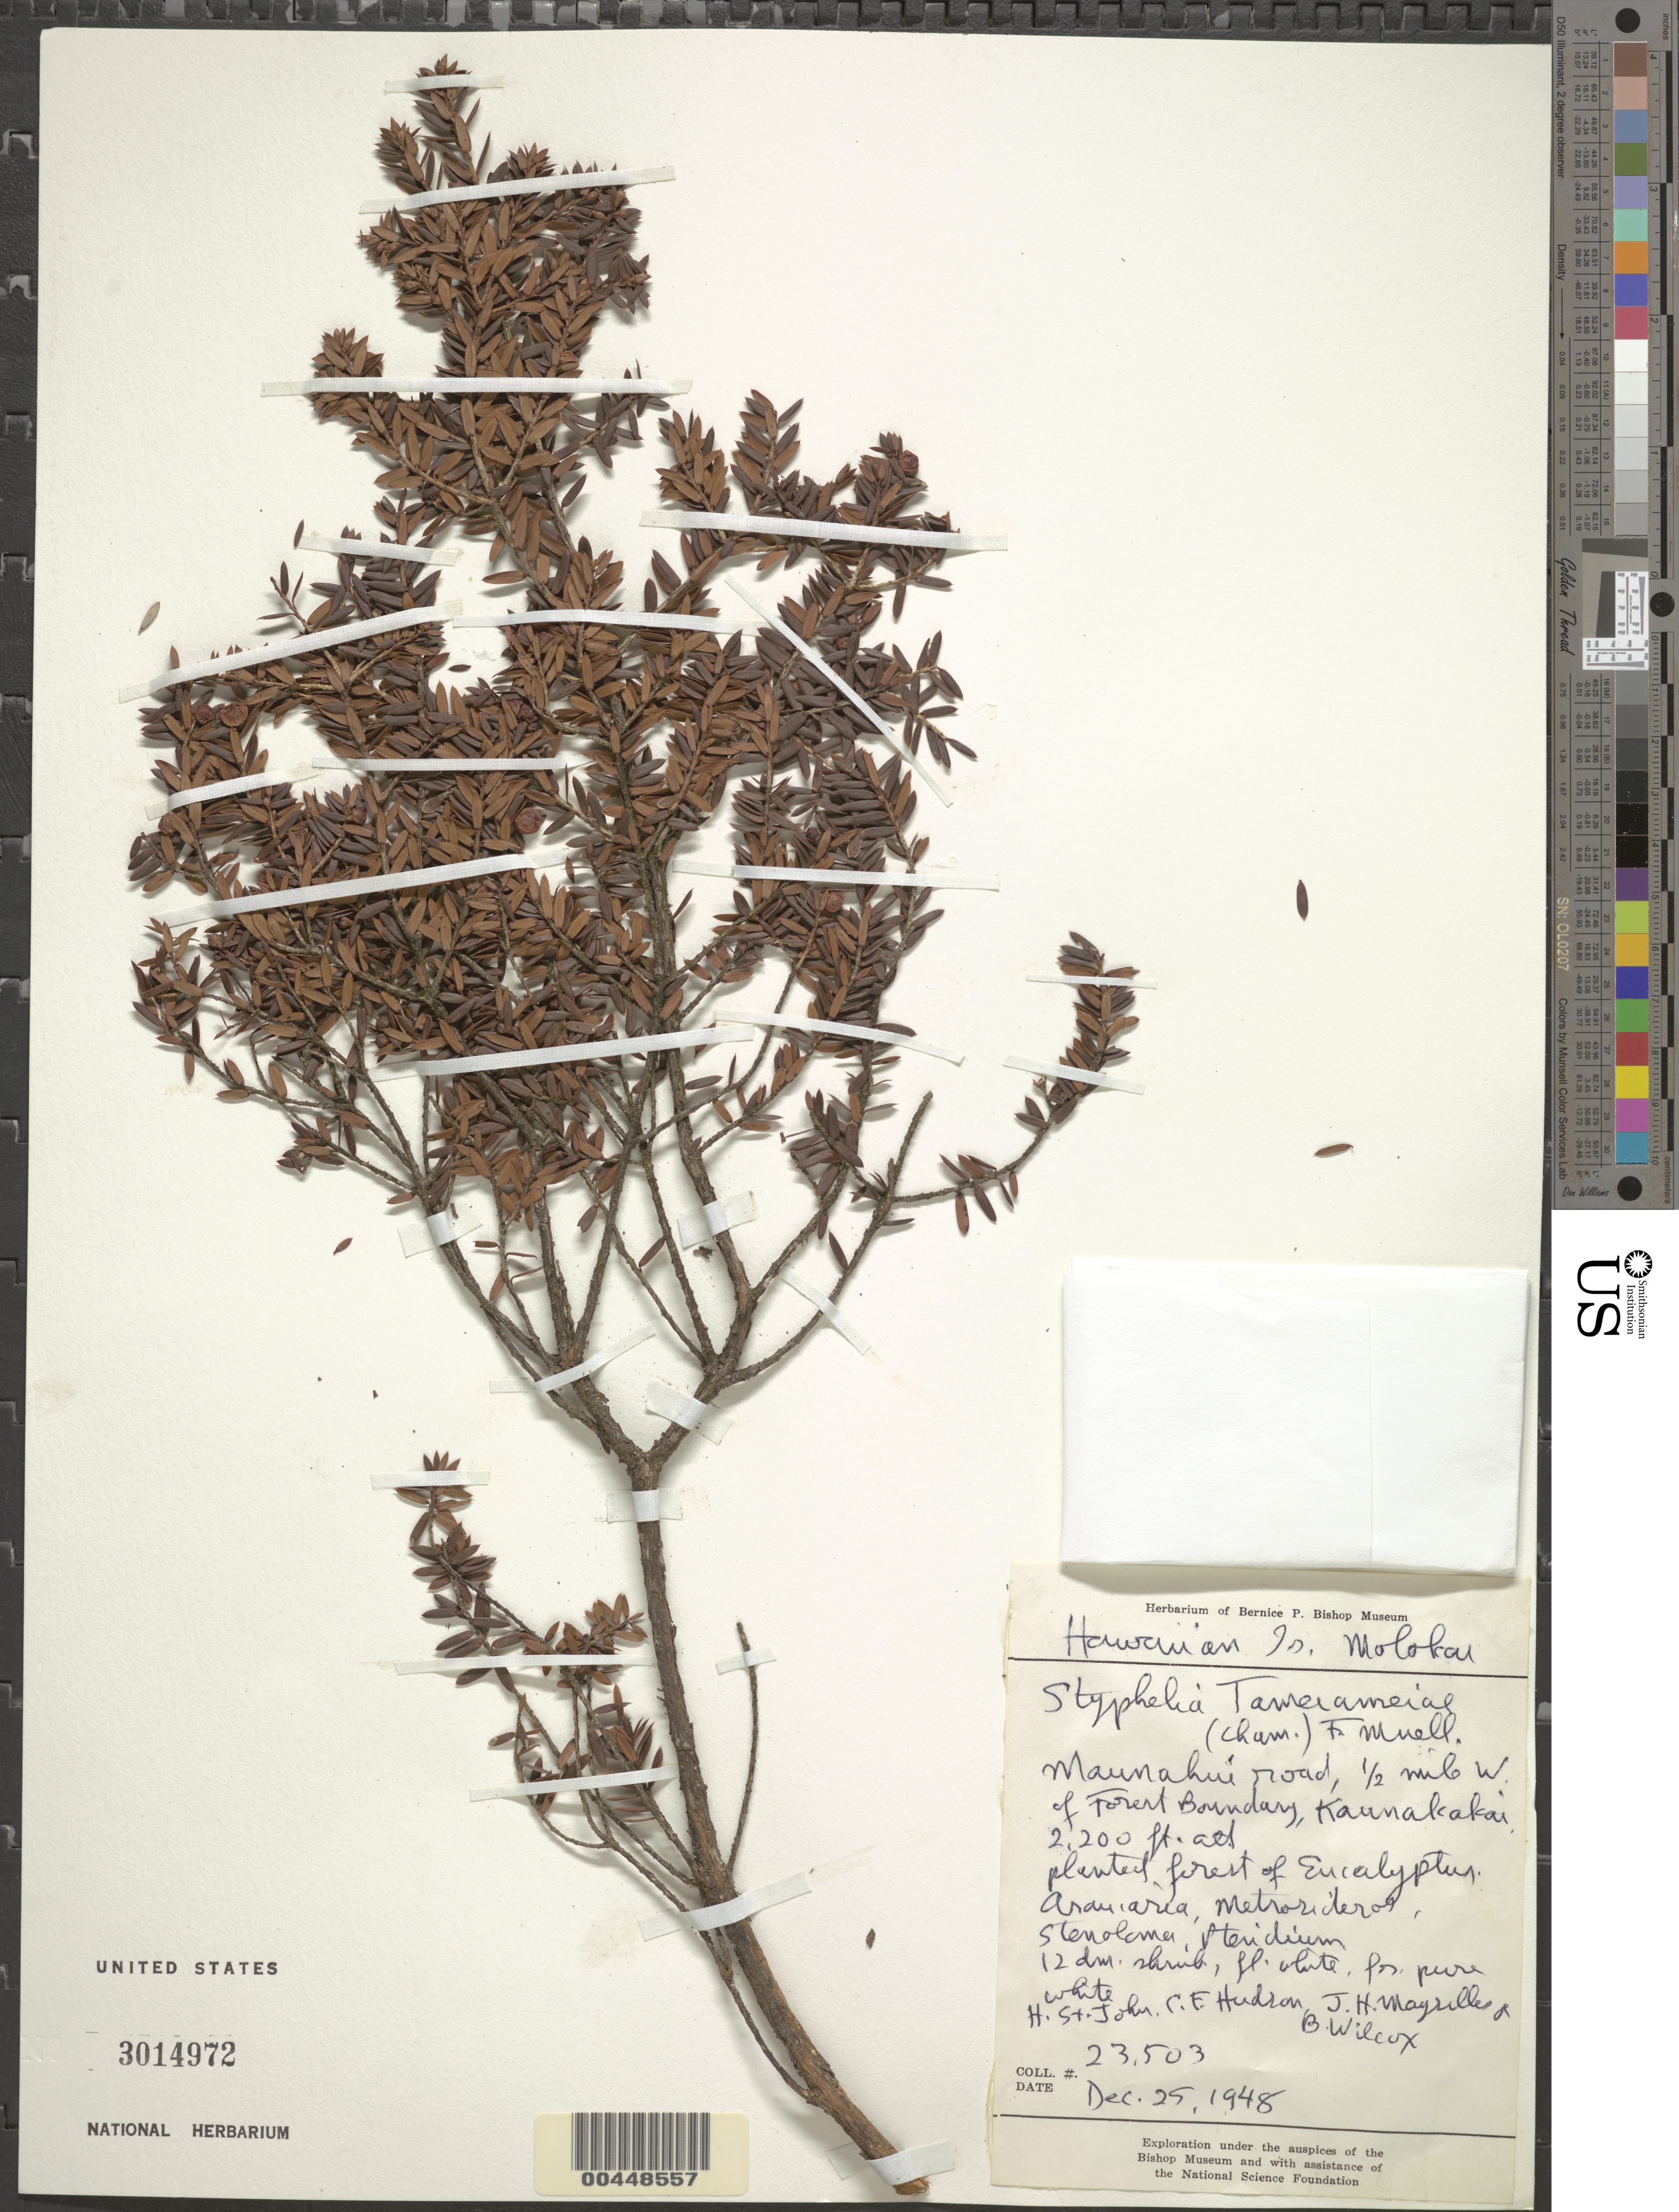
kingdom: Plantae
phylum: Tracheophyta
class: Magnoliopsida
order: Ericales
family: Ericaceae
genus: Leptecophylla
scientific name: Leptecophylla tameiameiae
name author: (Cham. & Schltdl.) C.M. Weiller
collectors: H. St. John, C. F. Hudson, J. Maysilles & B. Wilcox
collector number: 23503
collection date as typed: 25 Dec 1948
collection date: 1948-12-25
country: United States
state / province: Hawaii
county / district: Maui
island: Moloka'i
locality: Maunahui Rd, 0.5 mi W of Forest Boundary, Kaunakakai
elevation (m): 671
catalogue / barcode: US 3014972